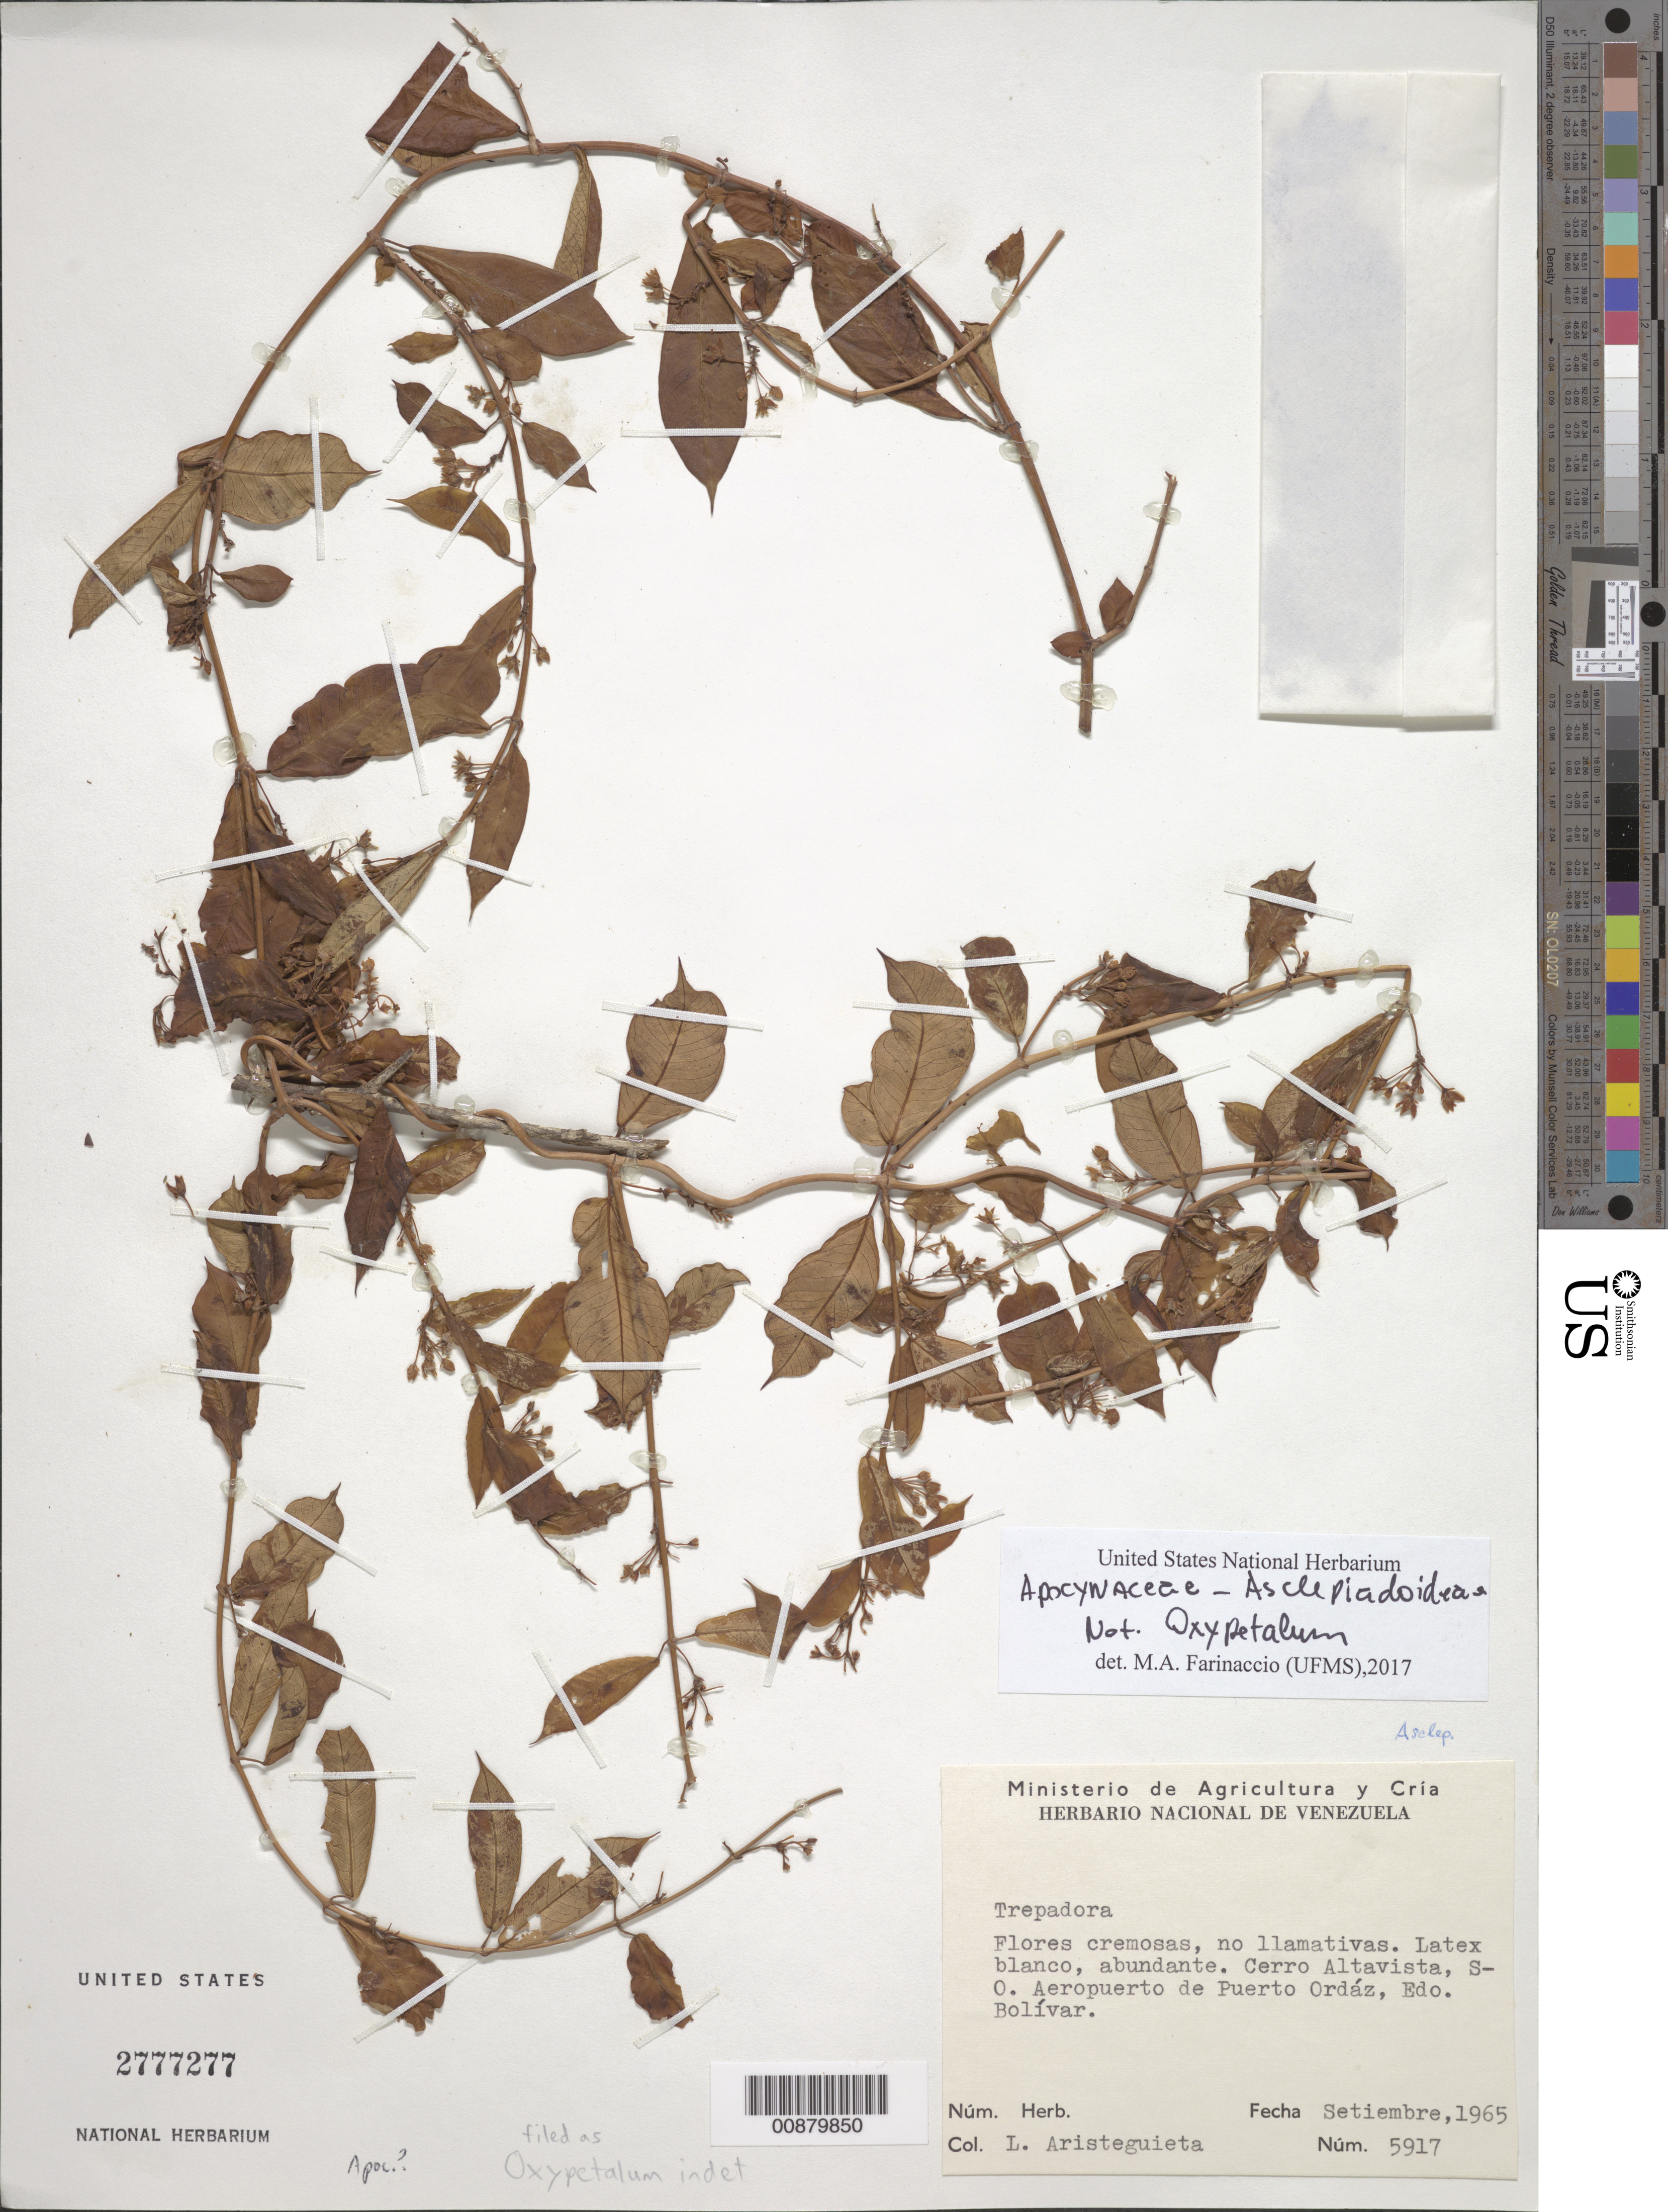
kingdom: Plantae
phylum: Tracheophyta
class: Magnoliopsida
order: Gentianales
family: Apocynaceae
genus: Oxypetalum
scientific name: Oxypetalum sp.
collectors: L. Aristeguieta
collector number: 5917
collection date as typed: Sep-65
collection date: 1965-09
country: Venezuela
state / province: Bolívar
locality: Cerro Altavista, SO Aeropuerto de Puerto Ordaz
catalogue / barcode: US 2777277